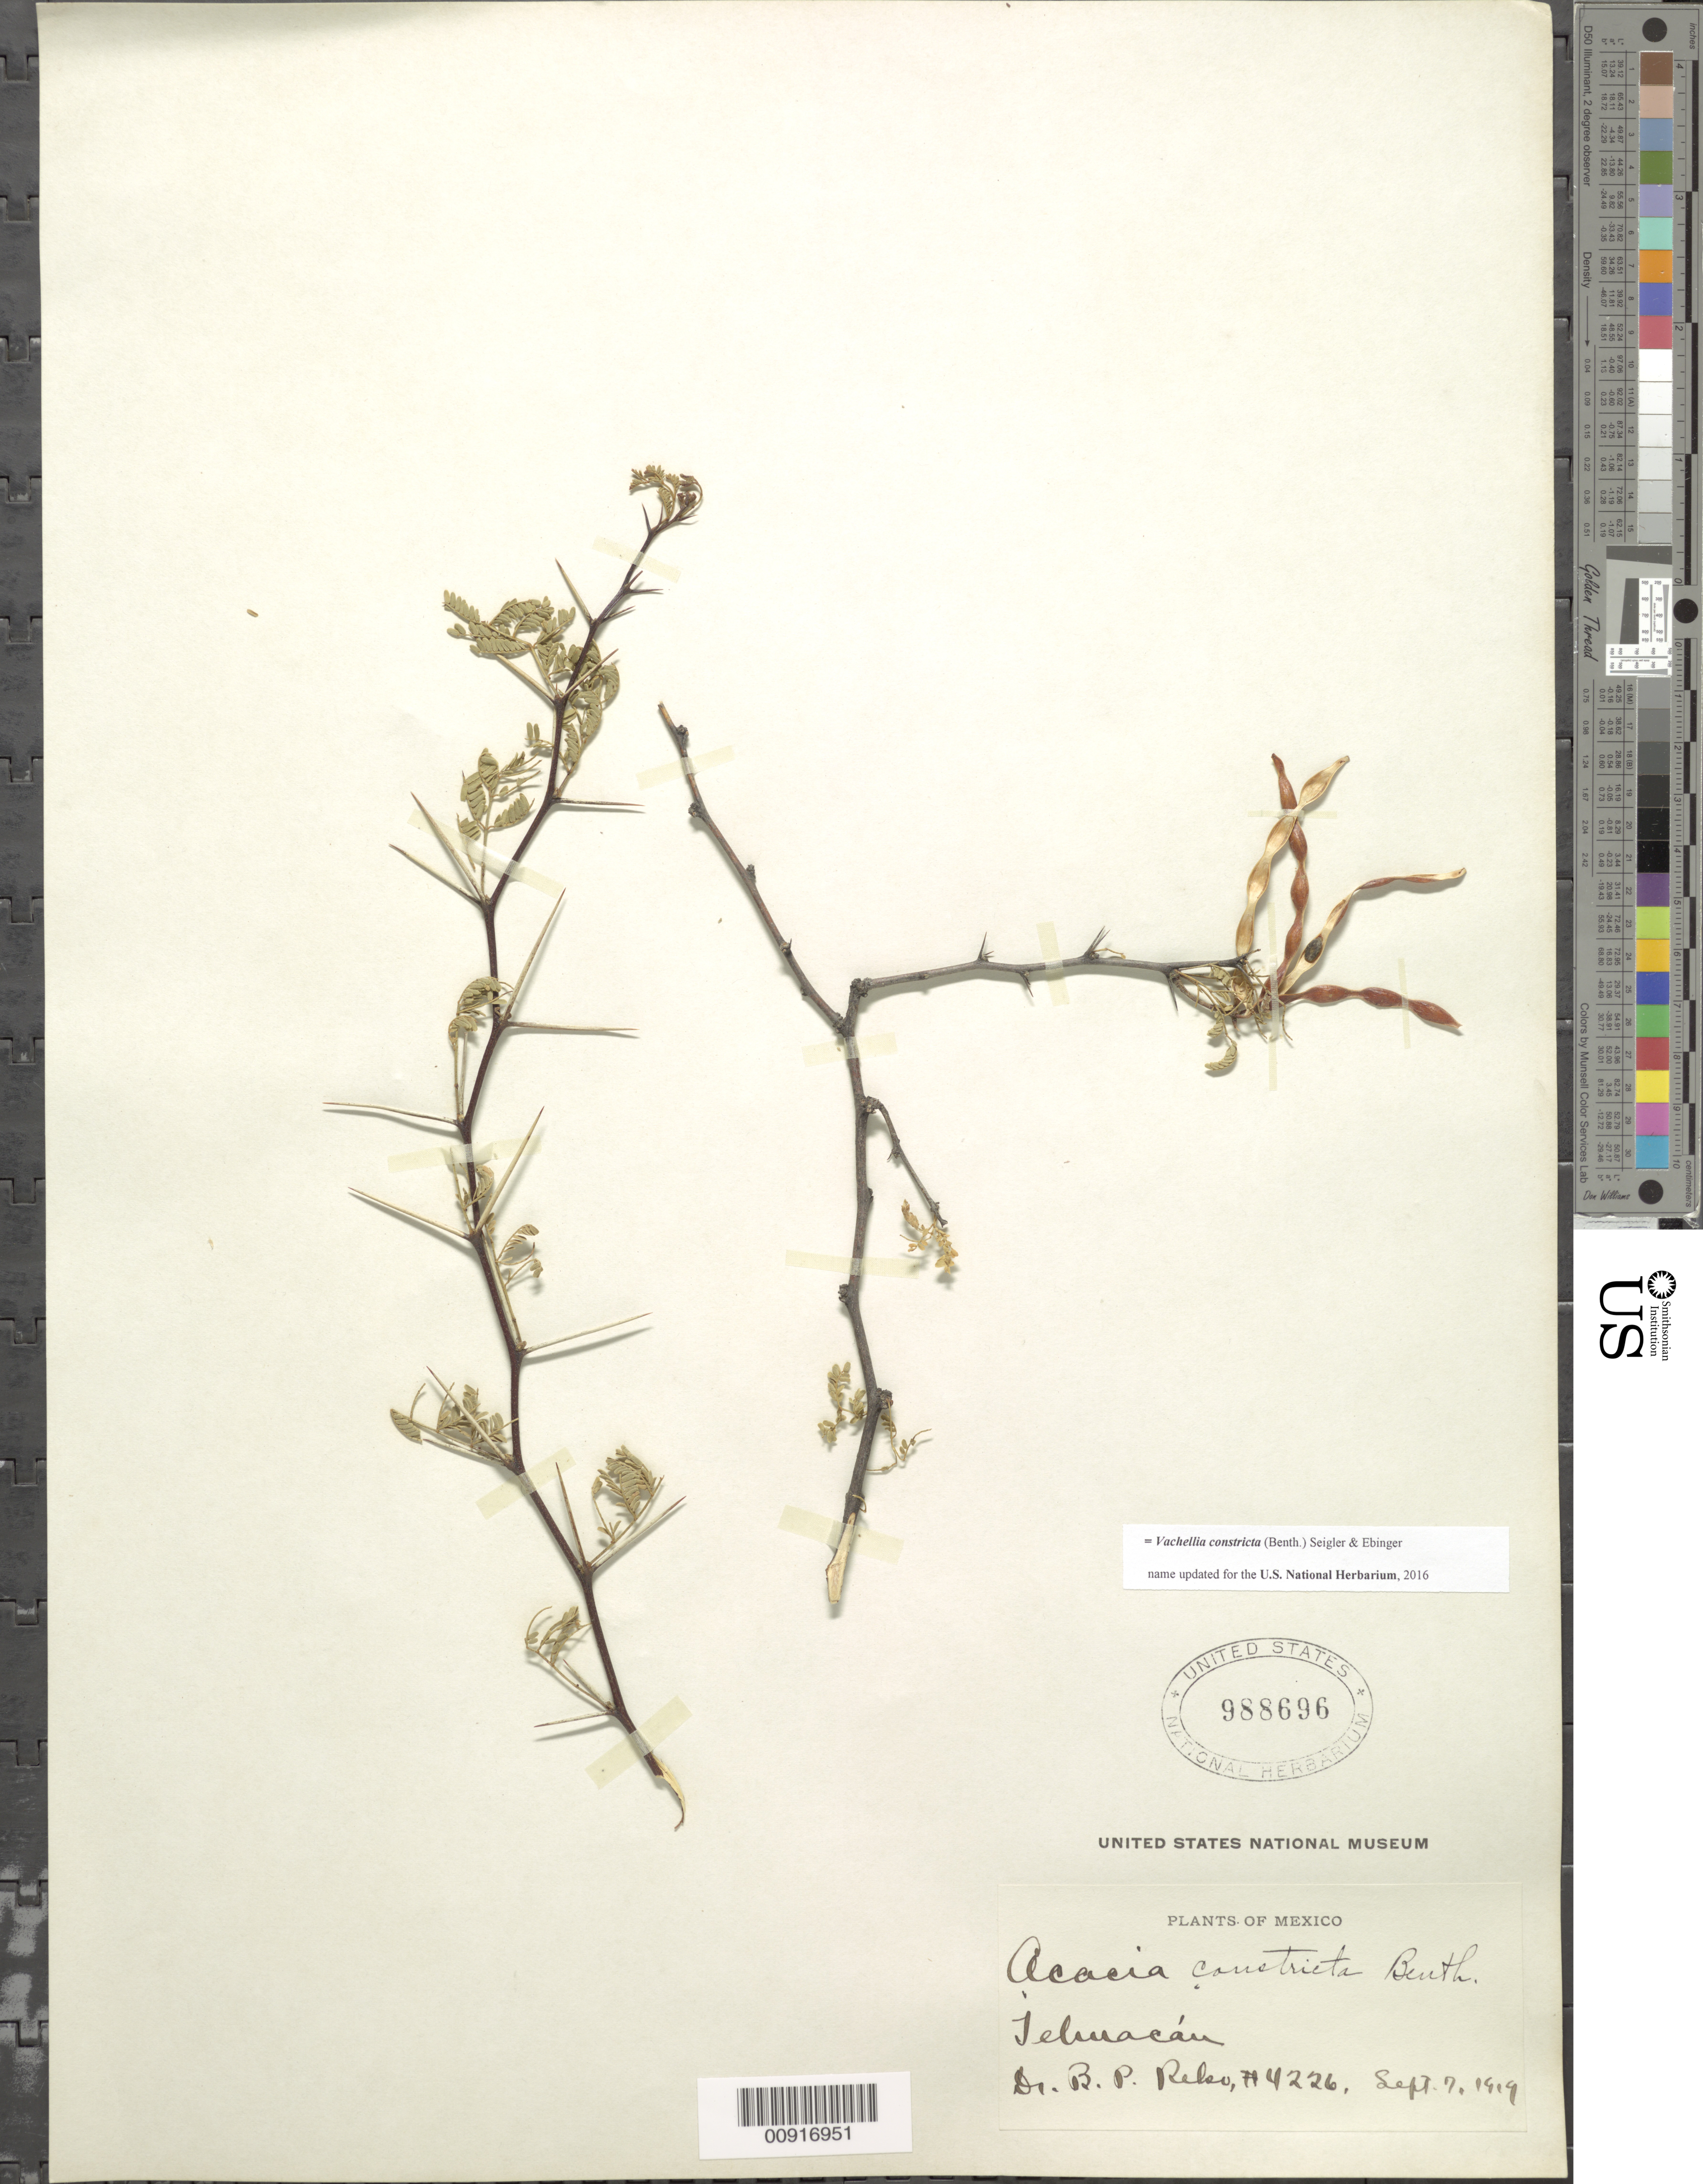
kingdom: Plantae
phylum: Tracheophyta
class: Magnoliopsida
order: Fabales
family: Fabaceae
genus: Vachellia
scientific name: Vachellia constricta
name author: (Benth.) Seigler & Ebinger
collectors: B. P. Reko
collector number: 4226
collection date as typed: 07 Sep 1919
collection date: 1919-09-07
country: Mexico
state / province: Puebla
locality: Tehuacán.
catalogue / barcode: US 988696